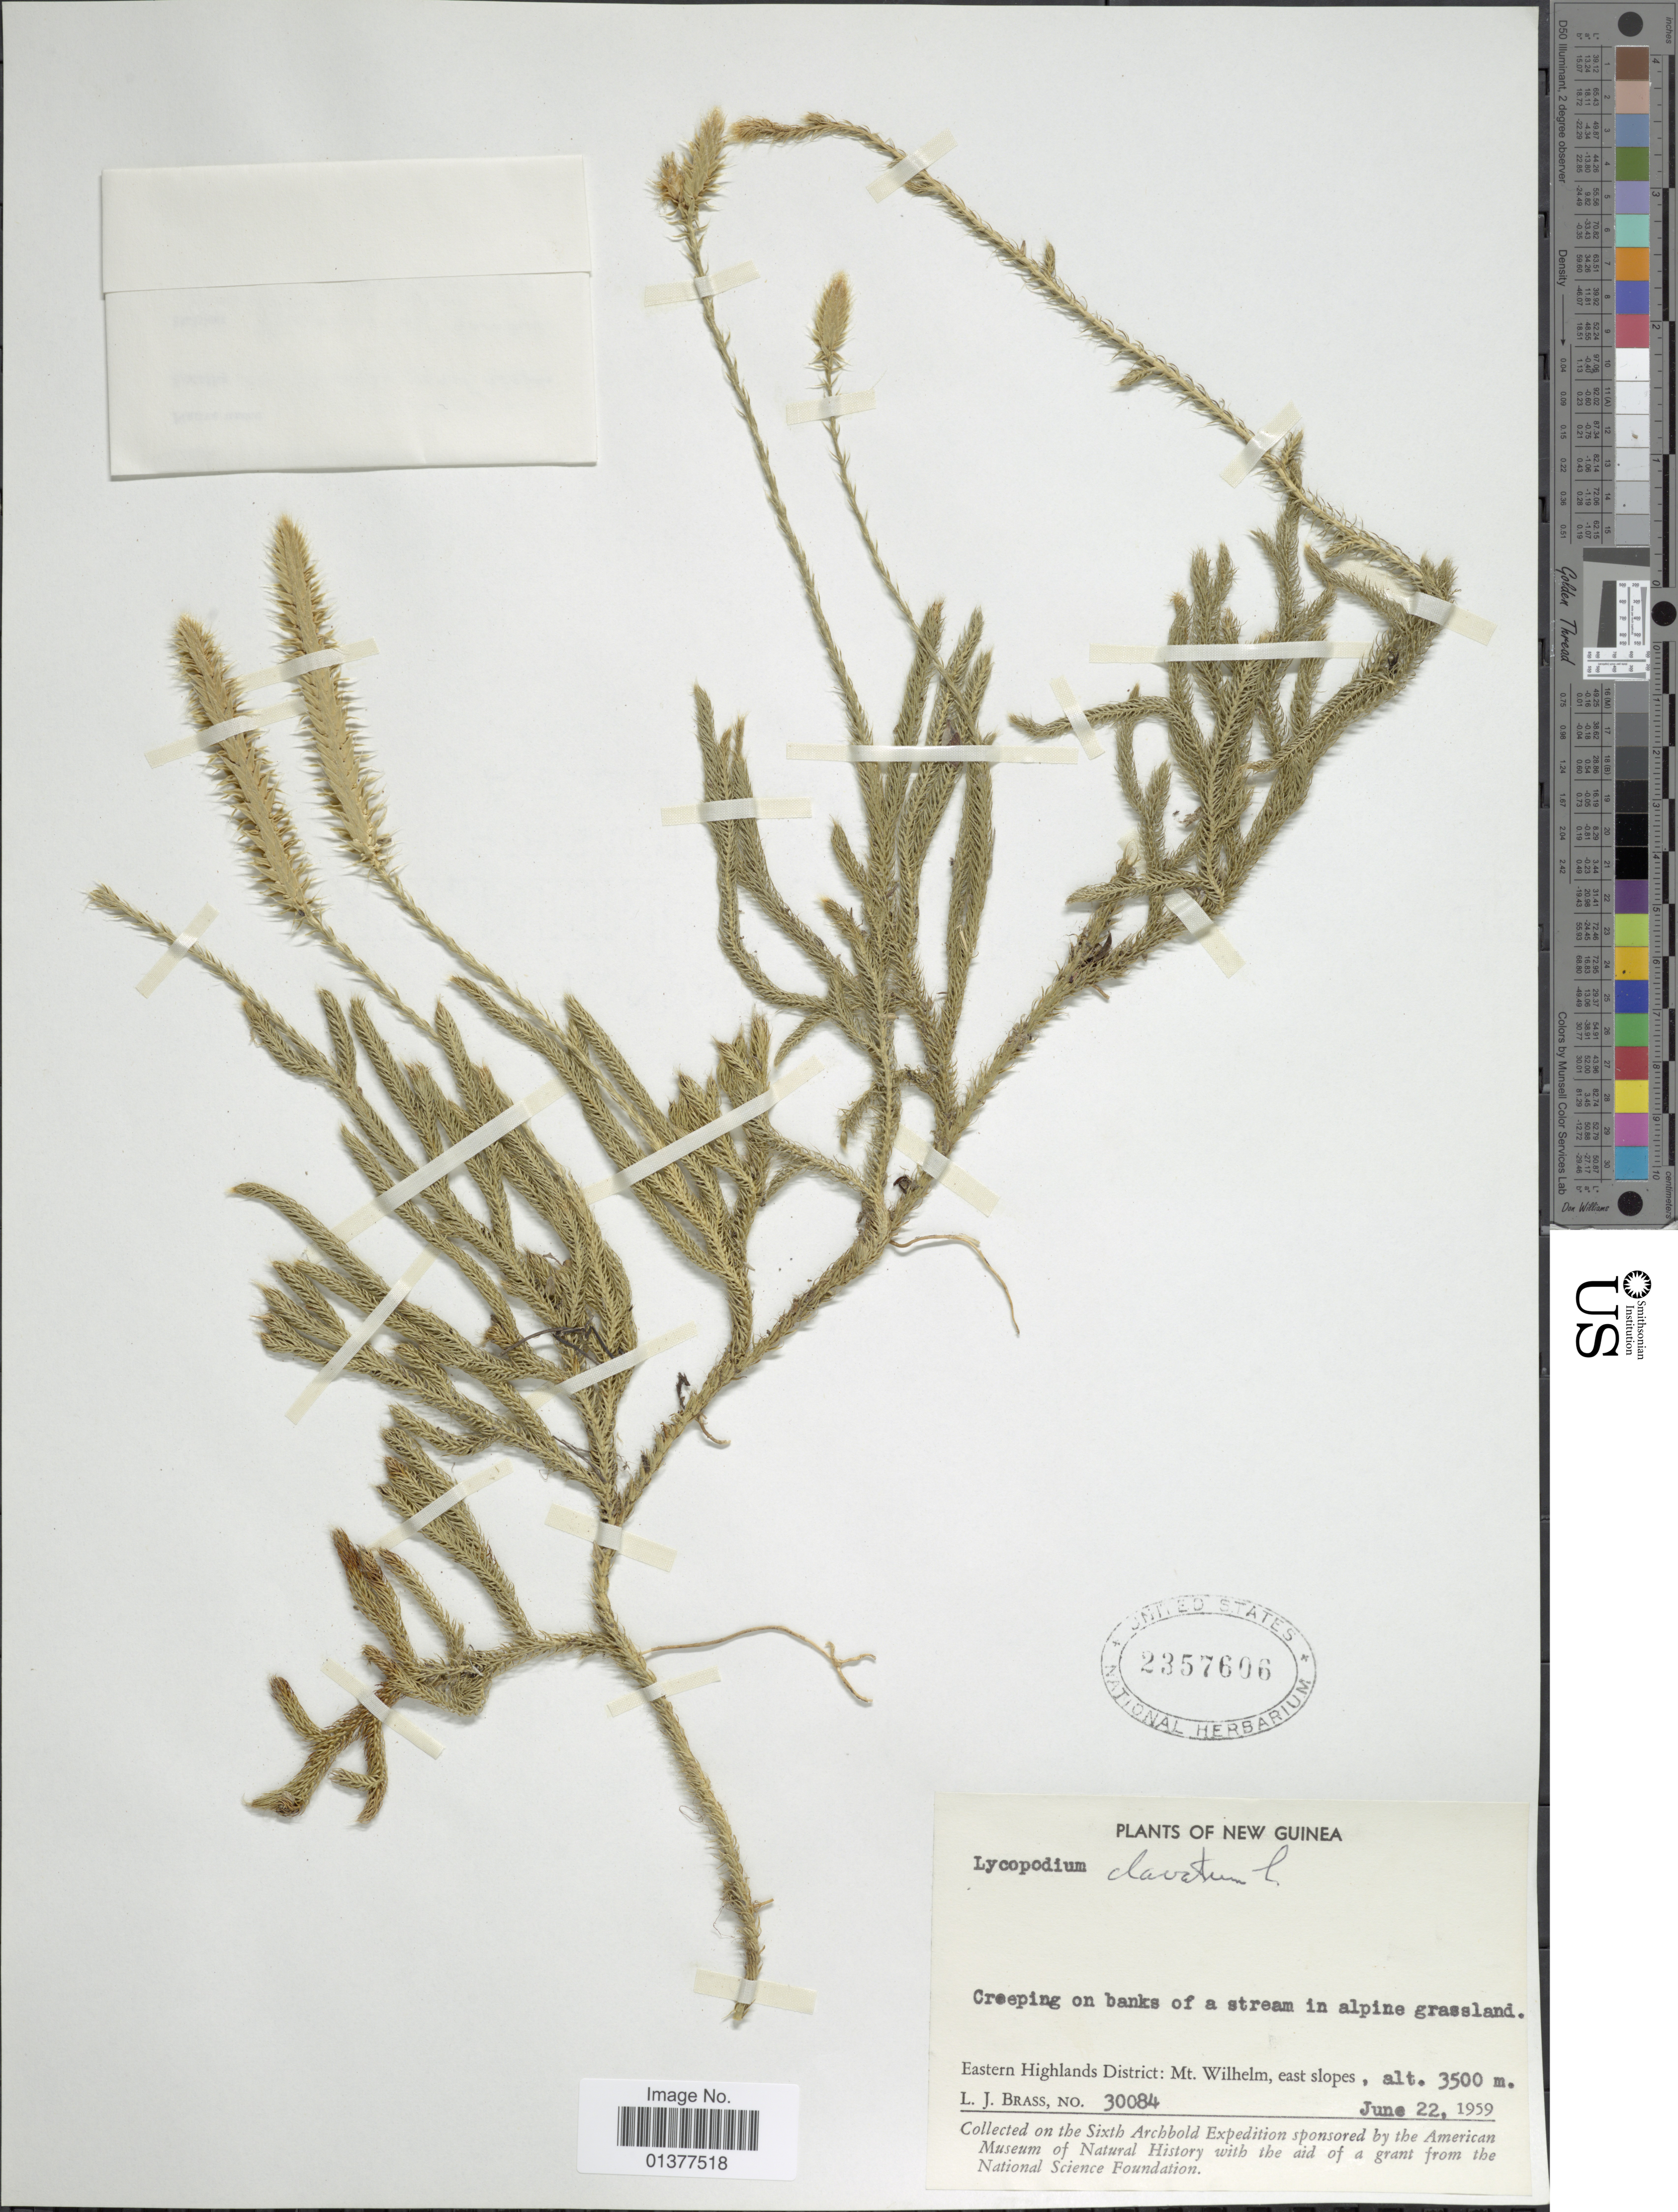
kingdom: Plantae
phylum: Tracheophyta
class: Lycopodiopsida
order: Lycopodiales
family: Lycopodiaceae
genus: Lycopodium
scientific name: Lycopodium clavatum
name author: L.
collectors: L. J. Brass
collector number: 30084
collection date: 1959-06-22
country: Papua New Guinea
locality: Eastern Highlands District: Mt. Wilhelm east slopes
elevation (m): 3500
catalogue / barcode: US 2357606